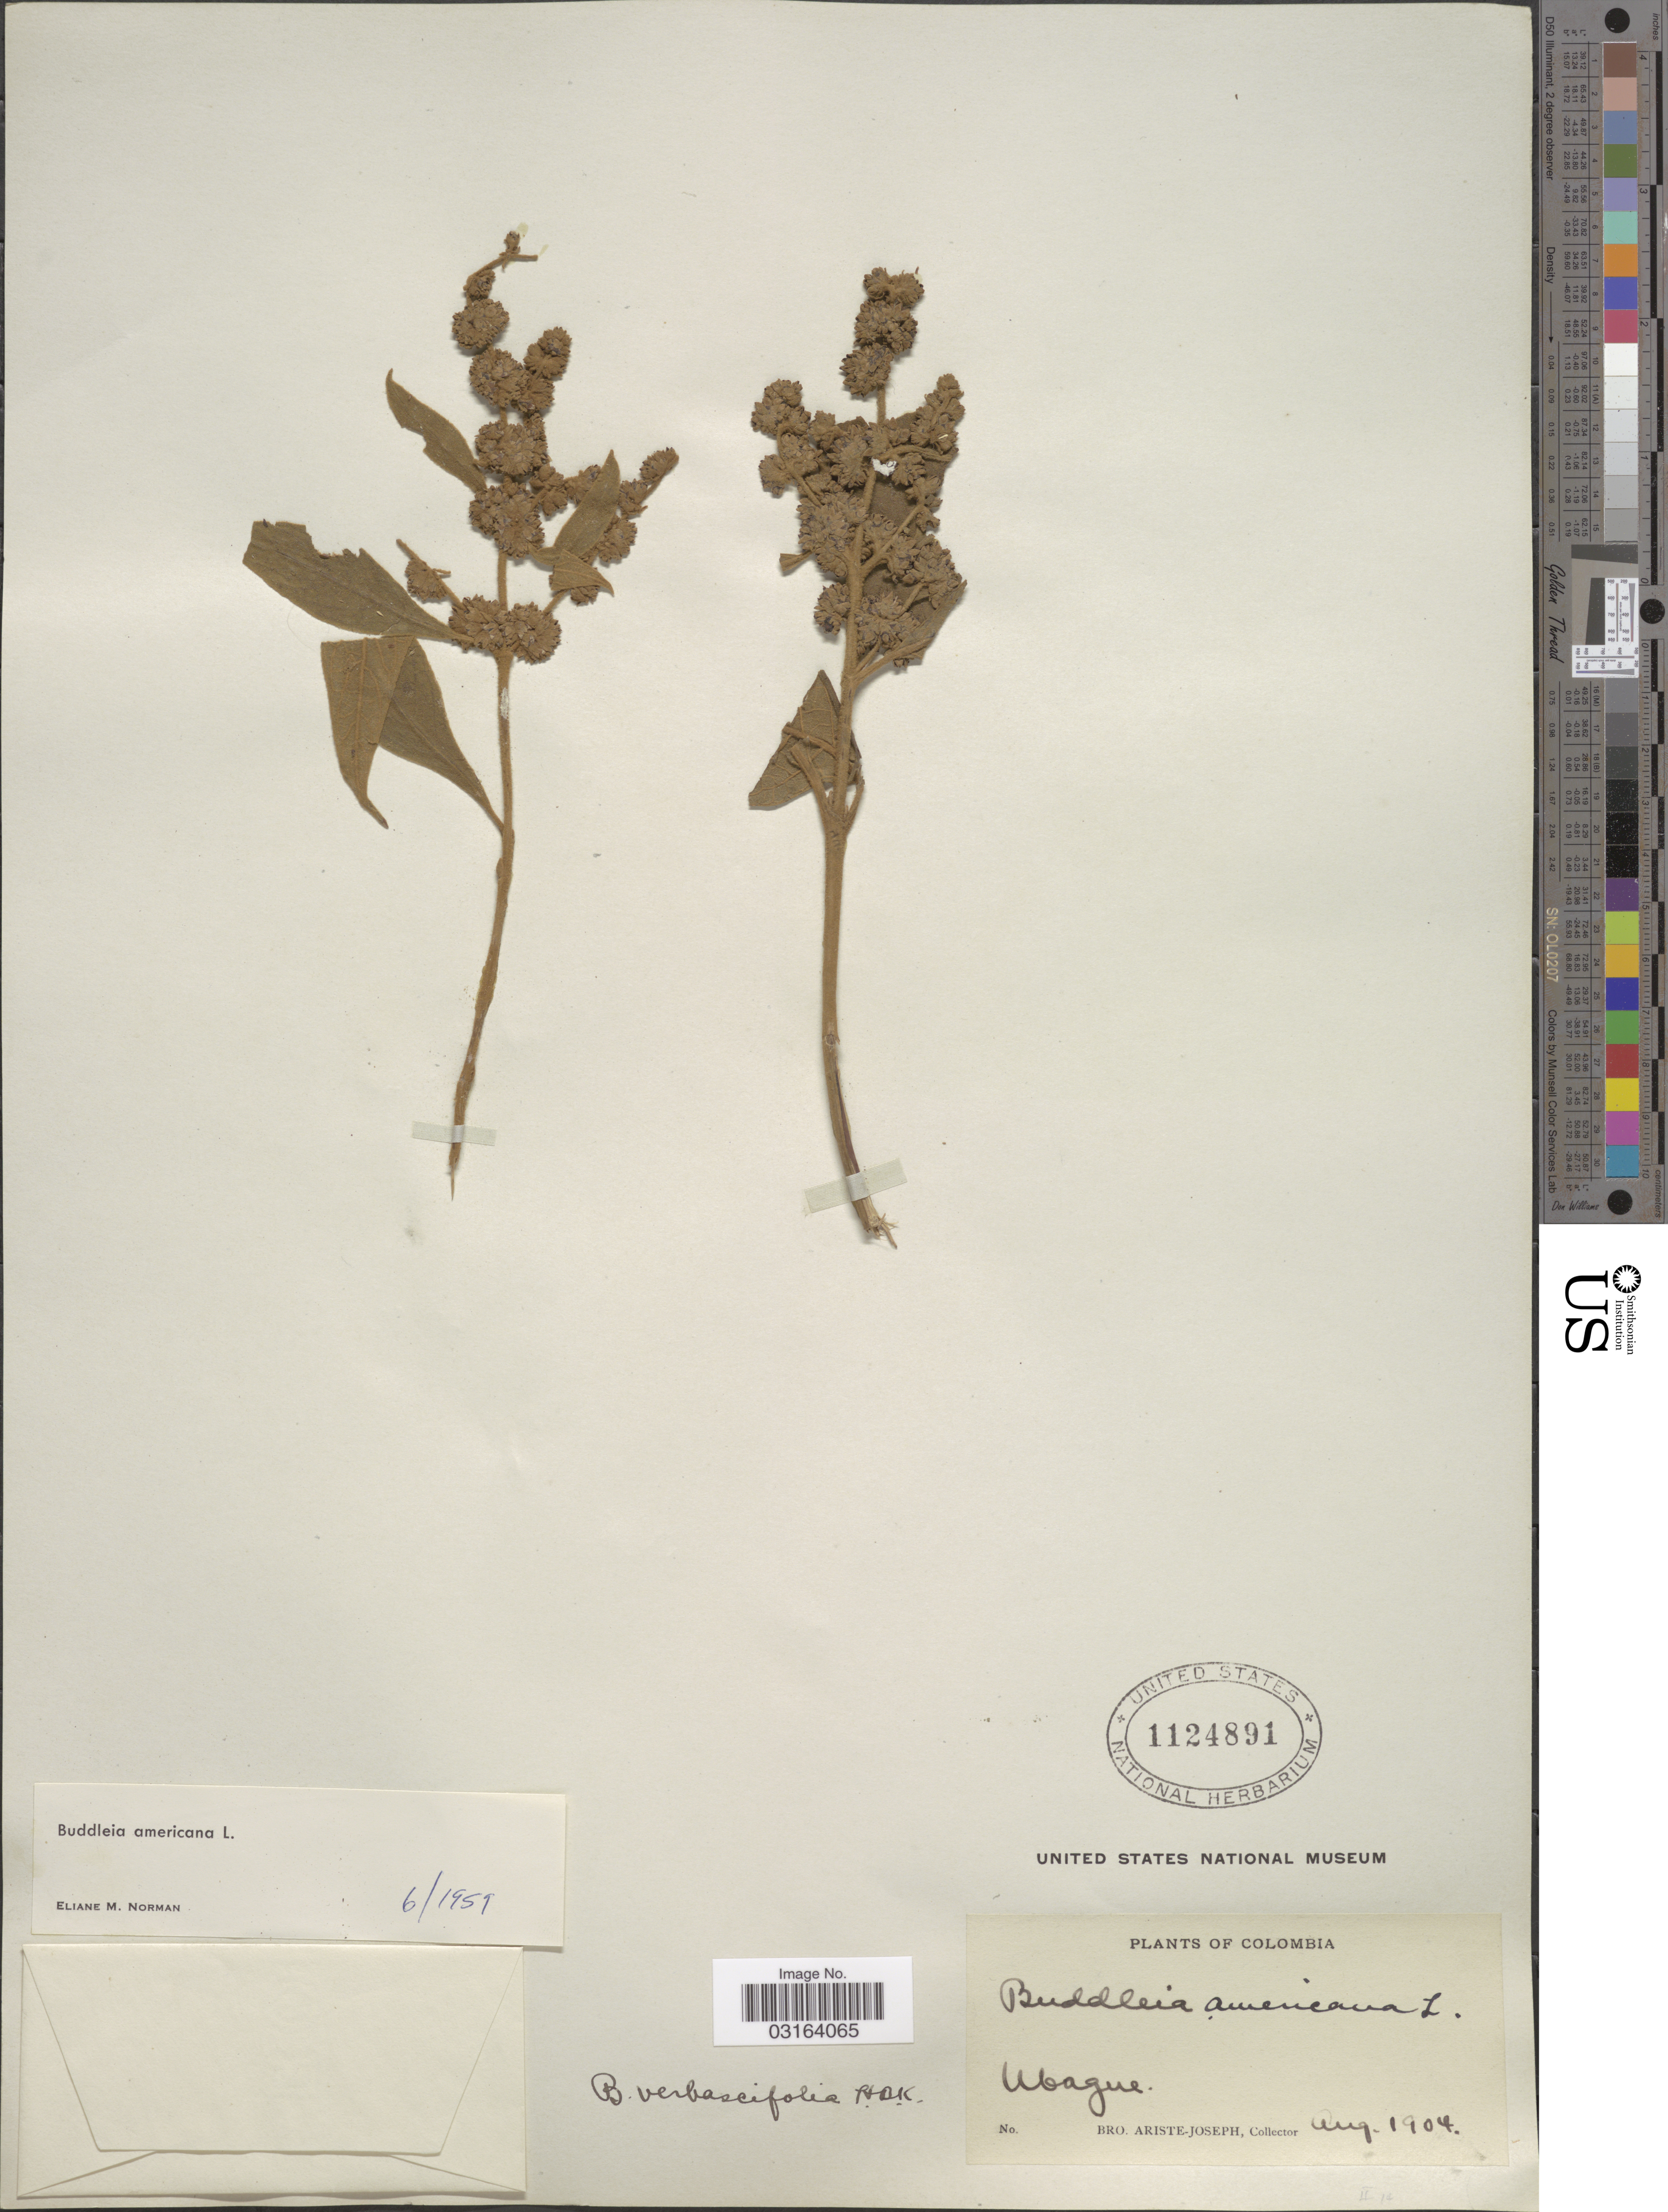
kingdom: Plantae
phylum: Tracheophyta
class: Magnoliopsida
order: Lamiales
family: Scrophulariaceae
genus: Buddleja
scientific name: Buddleja americana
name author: L.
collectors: Bro. Ariste-Joseph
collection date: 1904-08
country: Colombia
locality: Ubague.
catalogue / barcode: US 1124891